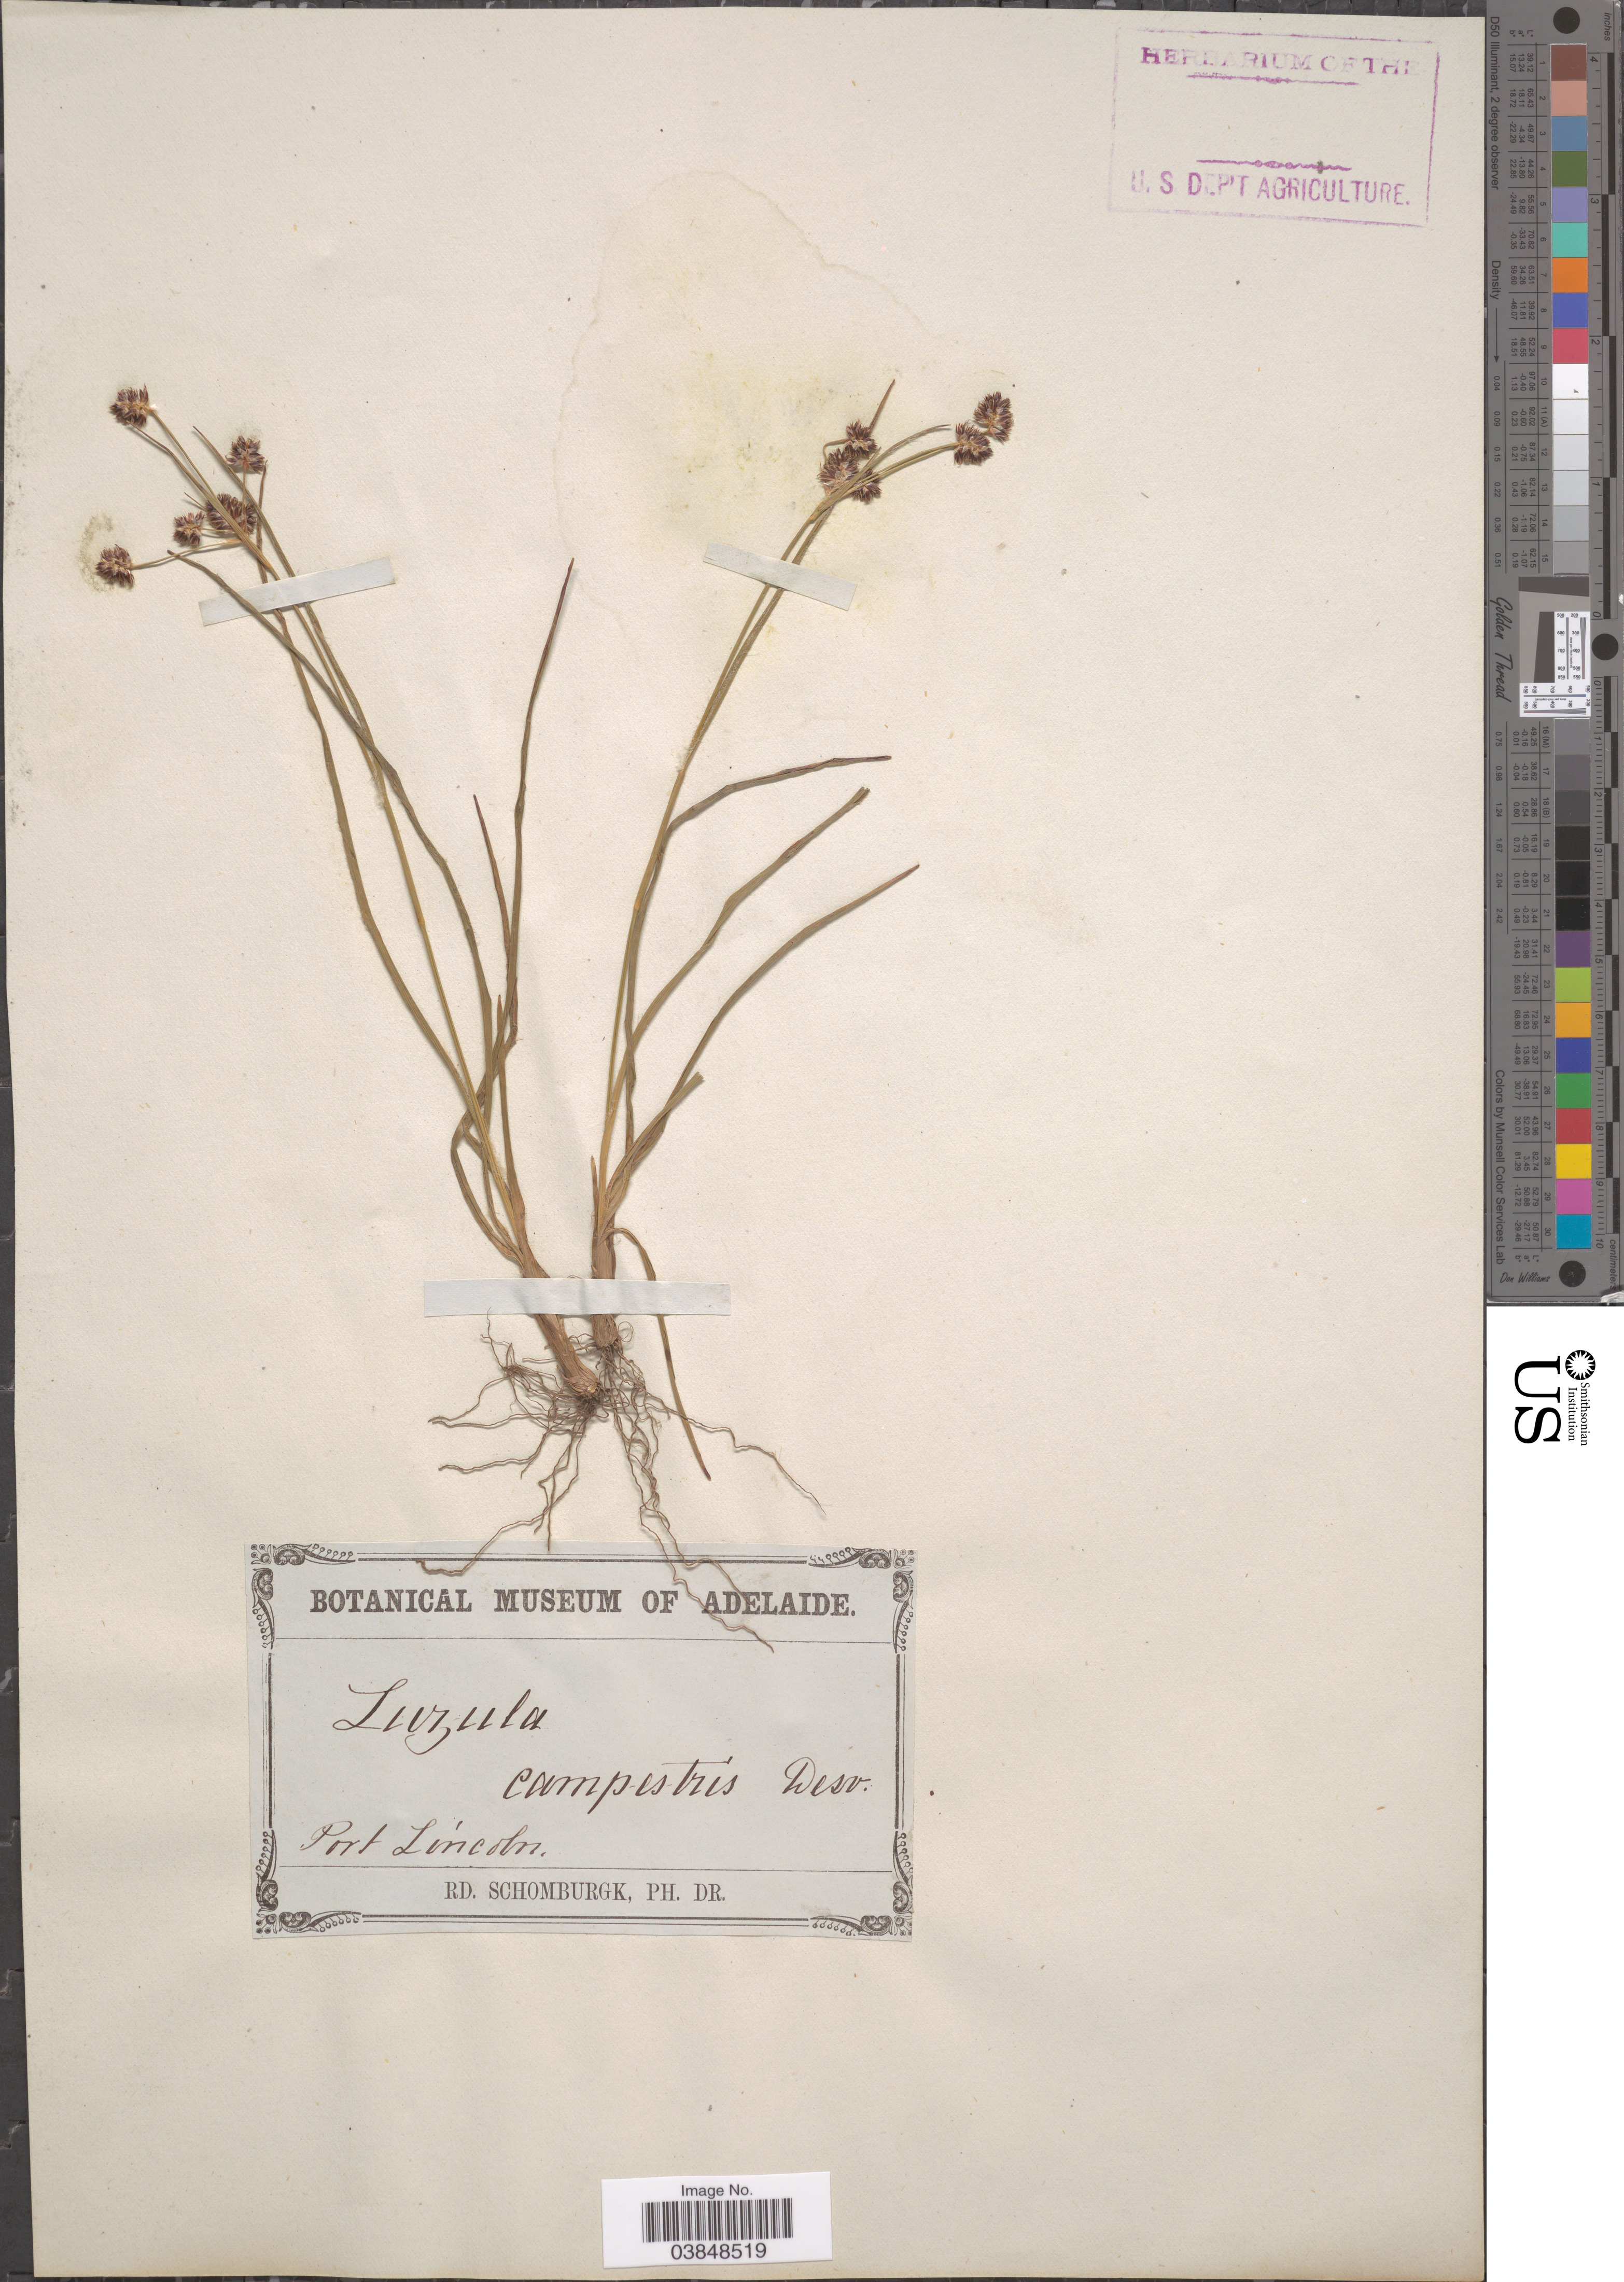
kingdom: Plantae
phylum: Tracheophyta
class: Liliopsida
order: Poales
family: Juncaceae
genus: Luzula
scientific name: Luzula campestris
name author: (L.) DC.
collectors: M. R. Schomburgk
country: Australia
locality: Port Lincoln.